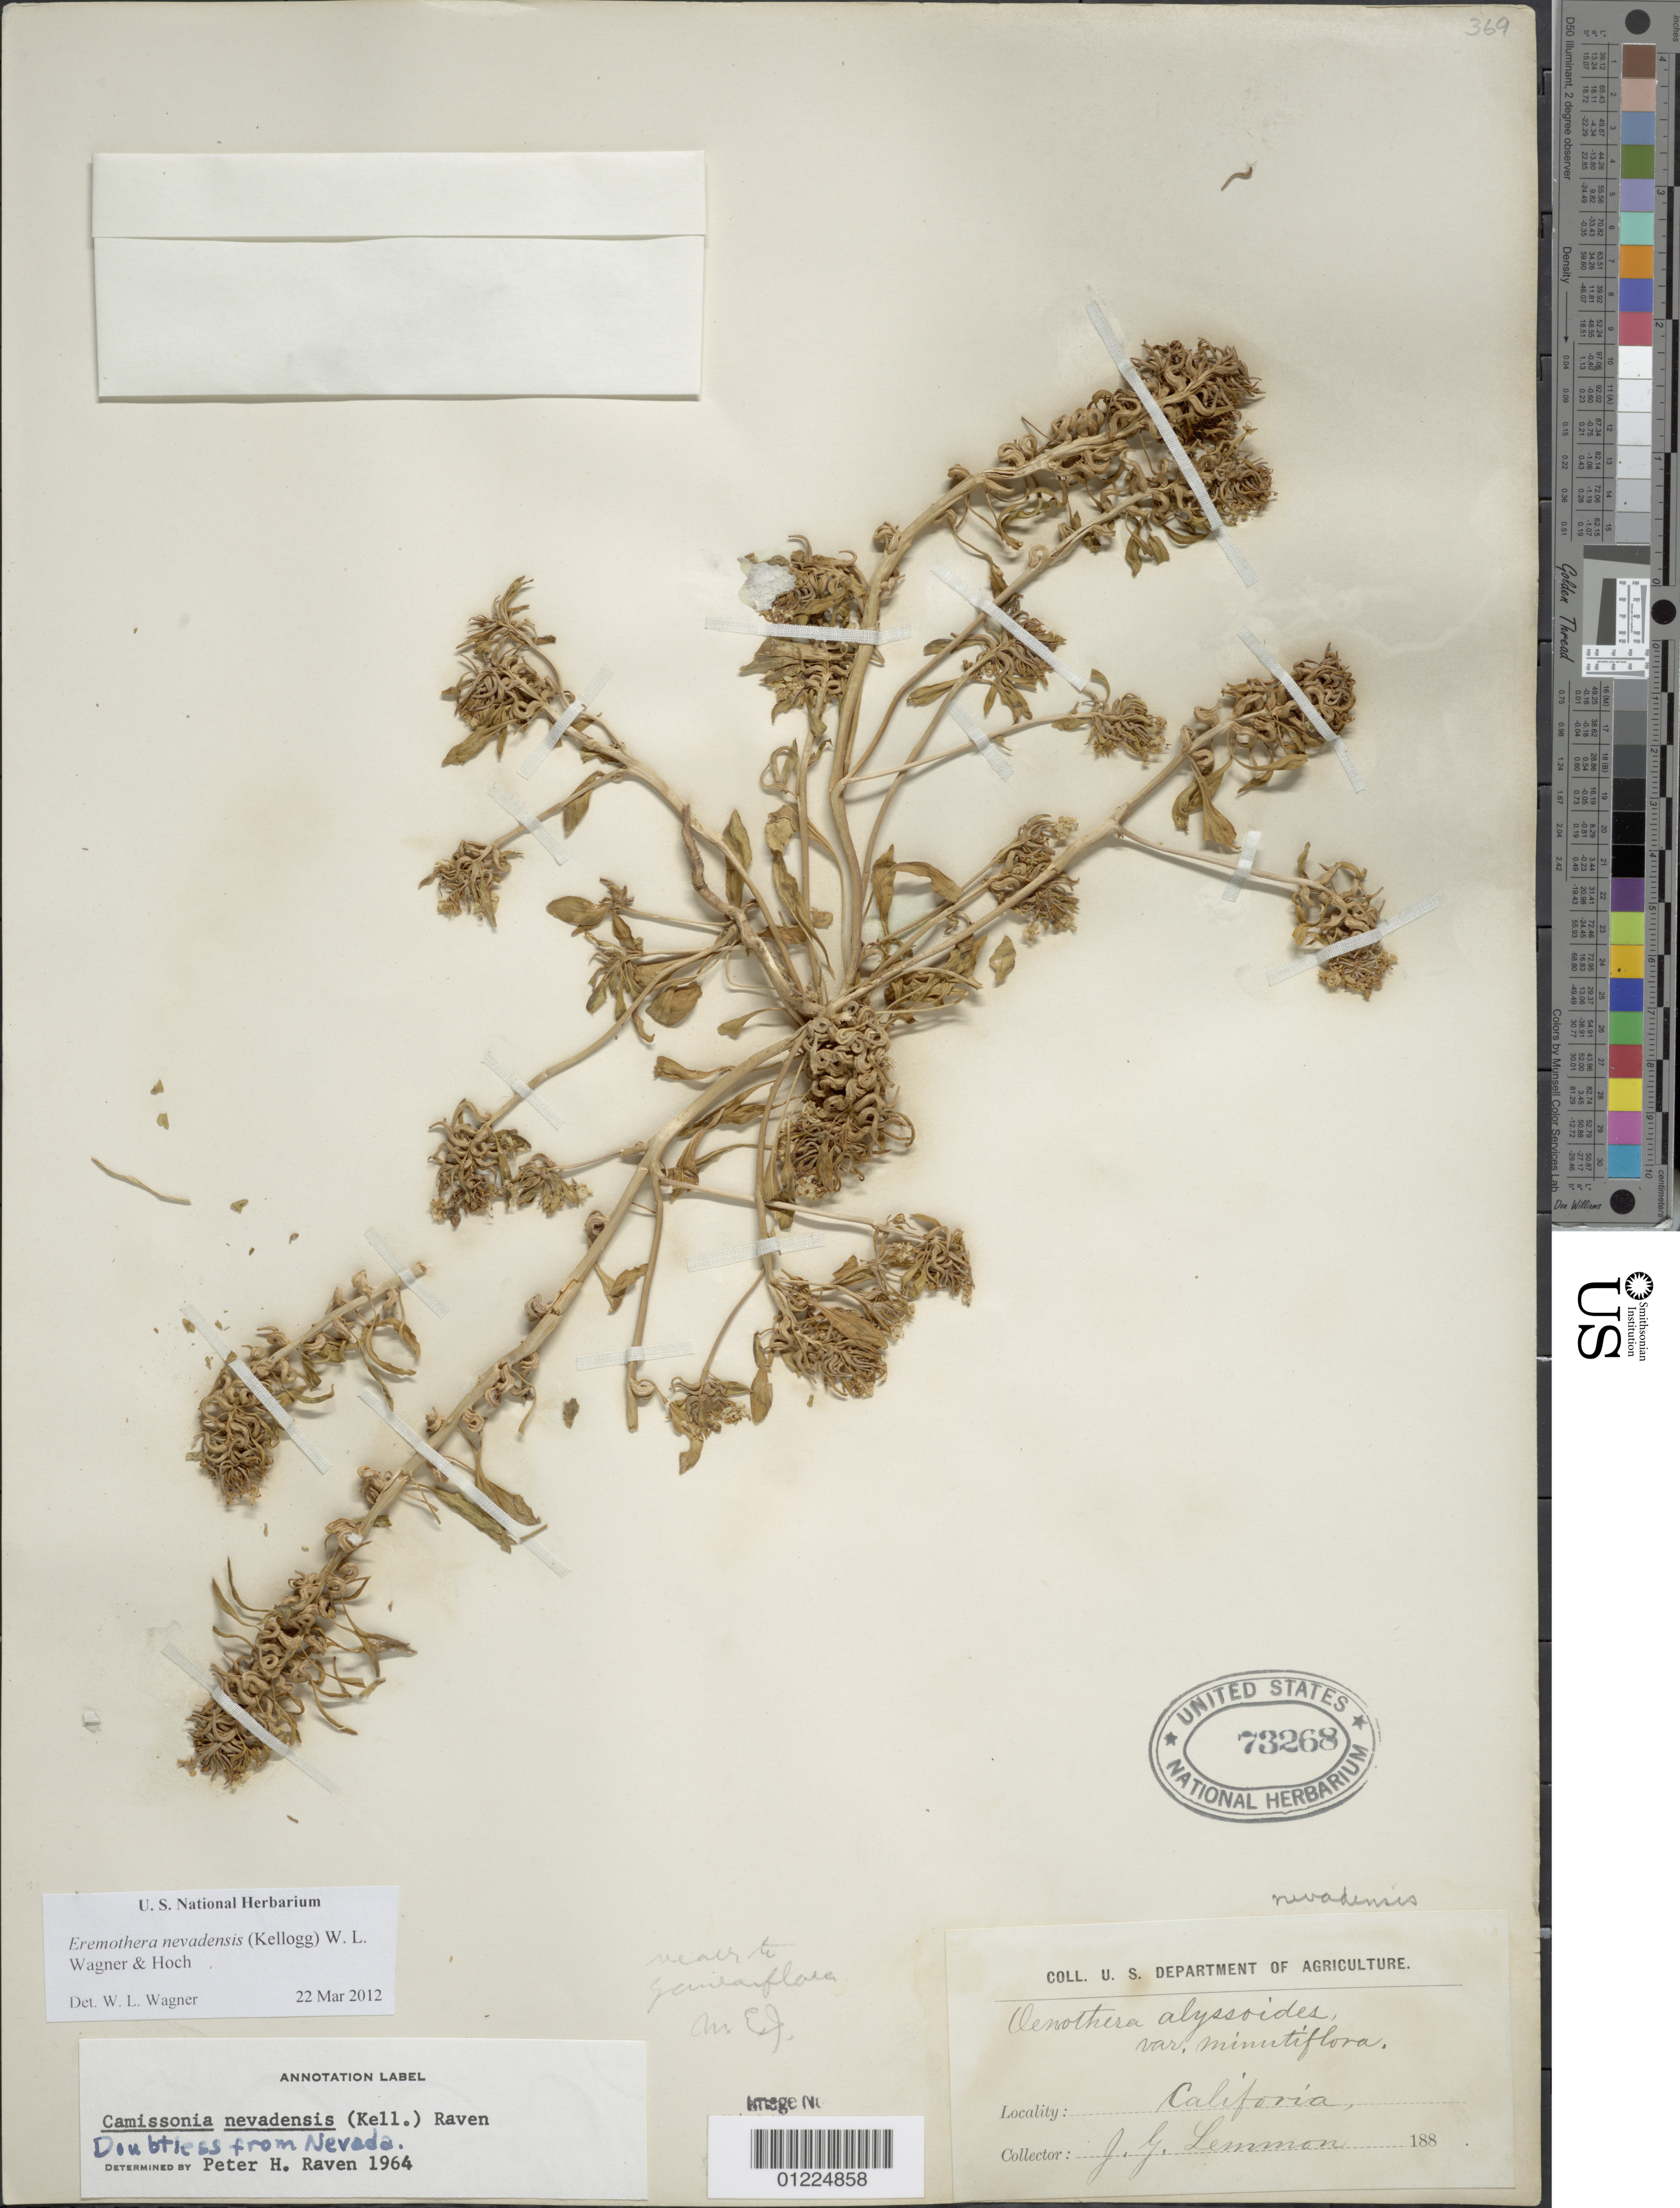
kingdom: Plantae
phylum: Tracheophyta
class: Magnoliopsida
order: Myrtales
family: Onagraceae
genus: Eremothera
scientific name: Eremothera nevadensis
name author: (Kellogg) W.L. Wagner & Hoch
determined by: Wagner, W. L., (BOT), Smithsonian Institution - National Museum of Natural History (UNITED STATES)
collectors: J. G. Lemmon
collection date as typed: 188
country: United States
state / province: California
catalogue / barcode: US 73268